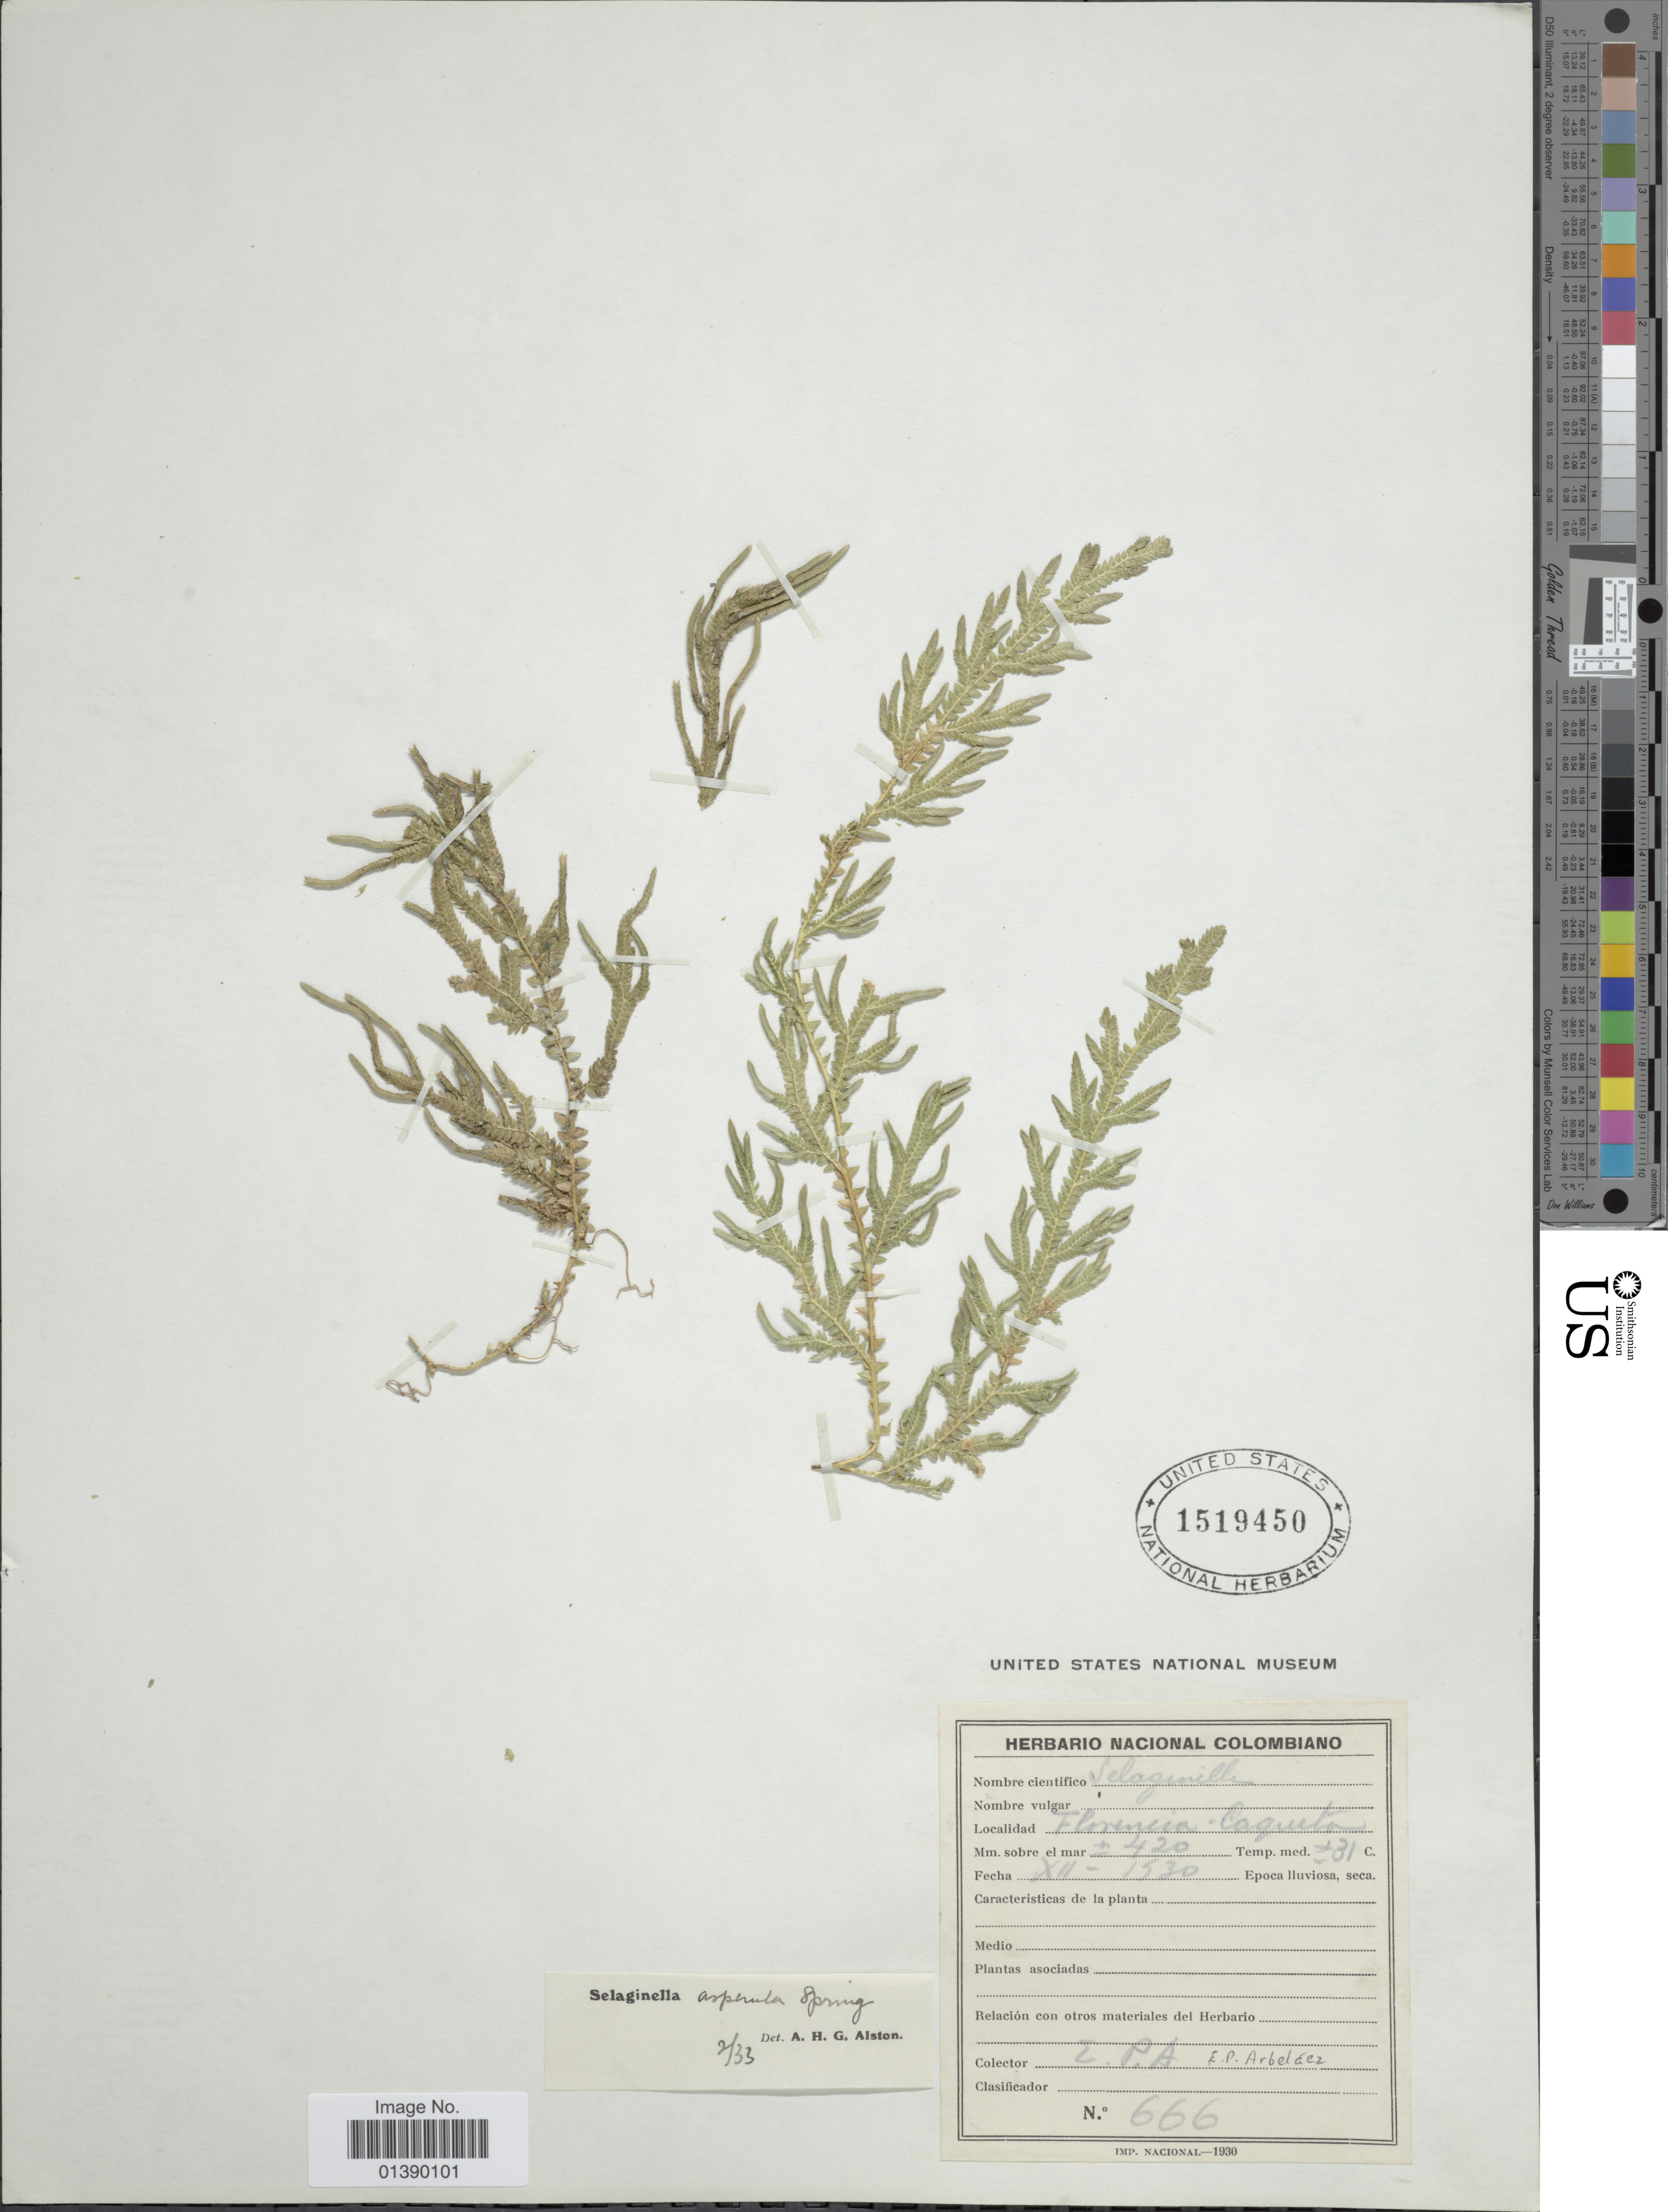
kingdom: Plantae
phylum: Tracheophyta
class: Lycopodiopsida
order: Selaginellales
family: Selaginellaceae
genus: Selaginella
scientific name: Selaginella asperula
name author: Spring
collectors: E. P. Arbelaez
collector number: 666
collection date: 1930-12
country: Colombia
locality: Florencia - Caqueta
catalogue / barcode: US 1519450